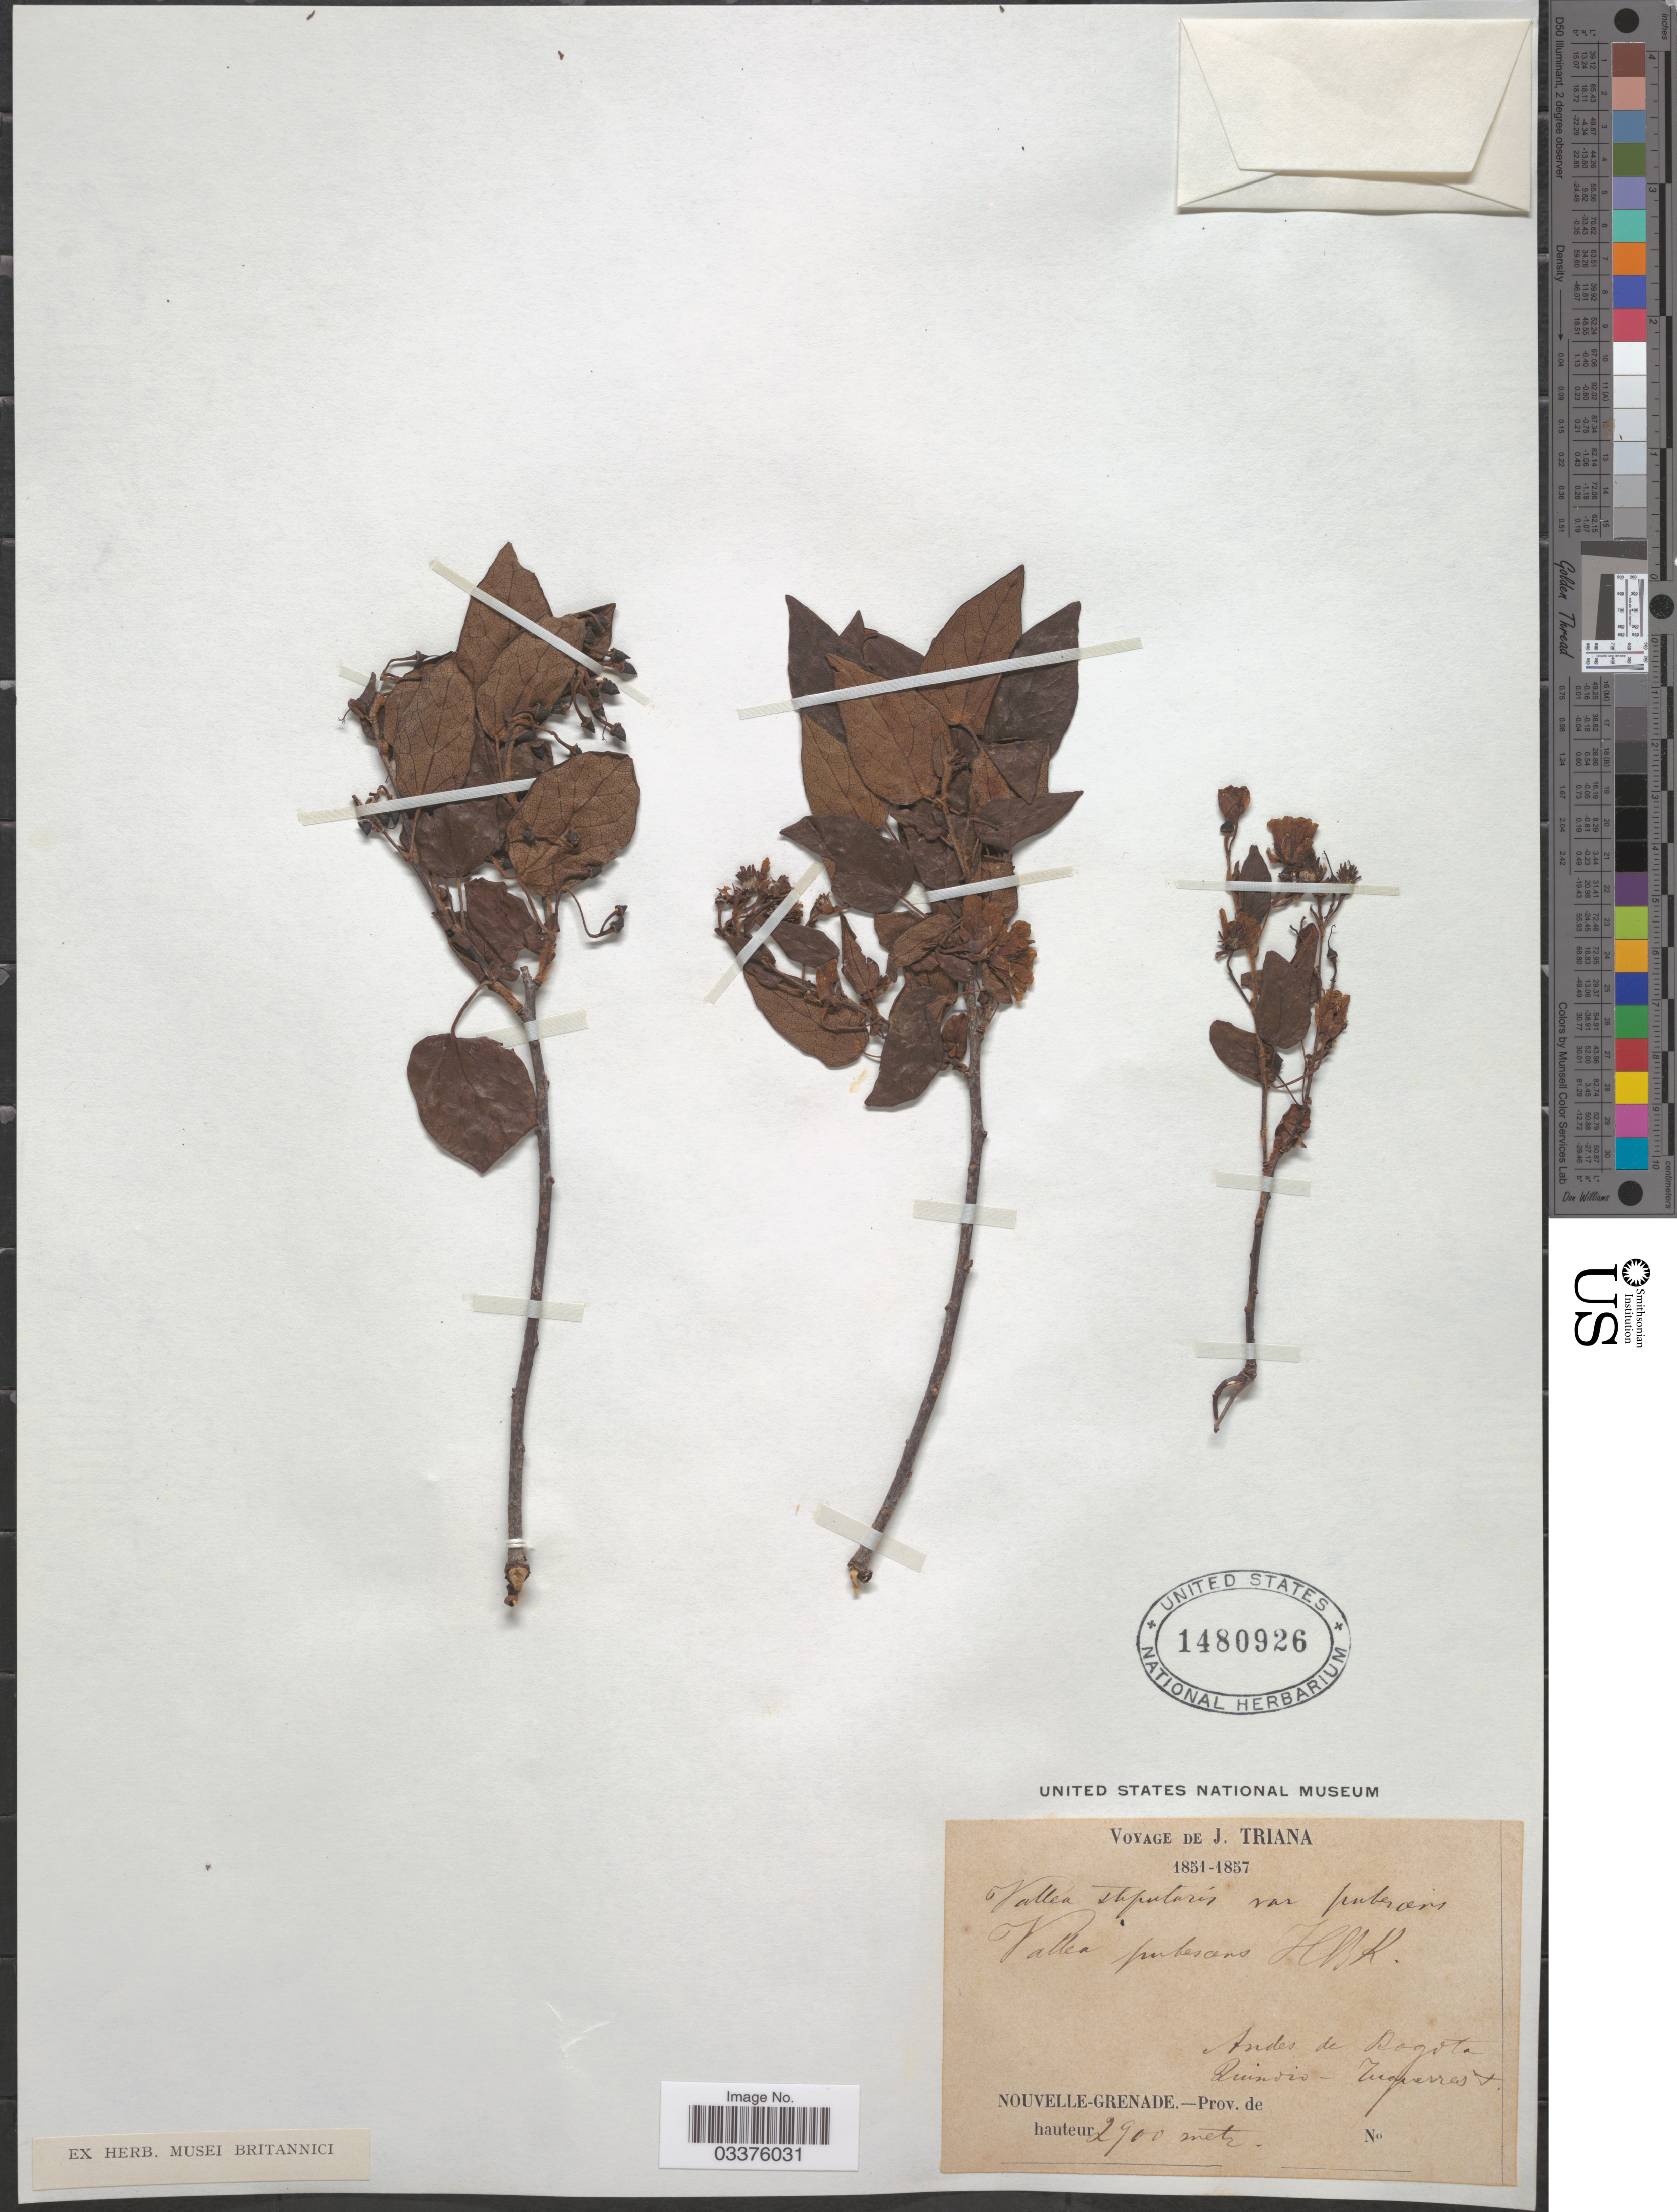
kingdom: Plantae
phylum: Tracheophyta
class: Magnoliopsida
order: Oxalidales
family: Elaeocarpaceae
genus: Vallea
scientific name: Vallea stipularis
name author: L. f.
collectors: J. Triana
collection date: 1851/1857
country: Colombia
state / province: Bogota D.C.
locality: Andes de Bogota Quindio - Tuquerres T. [interpreted] Nouvelle-Grenade.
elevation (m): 2900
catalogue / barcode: US 1480926